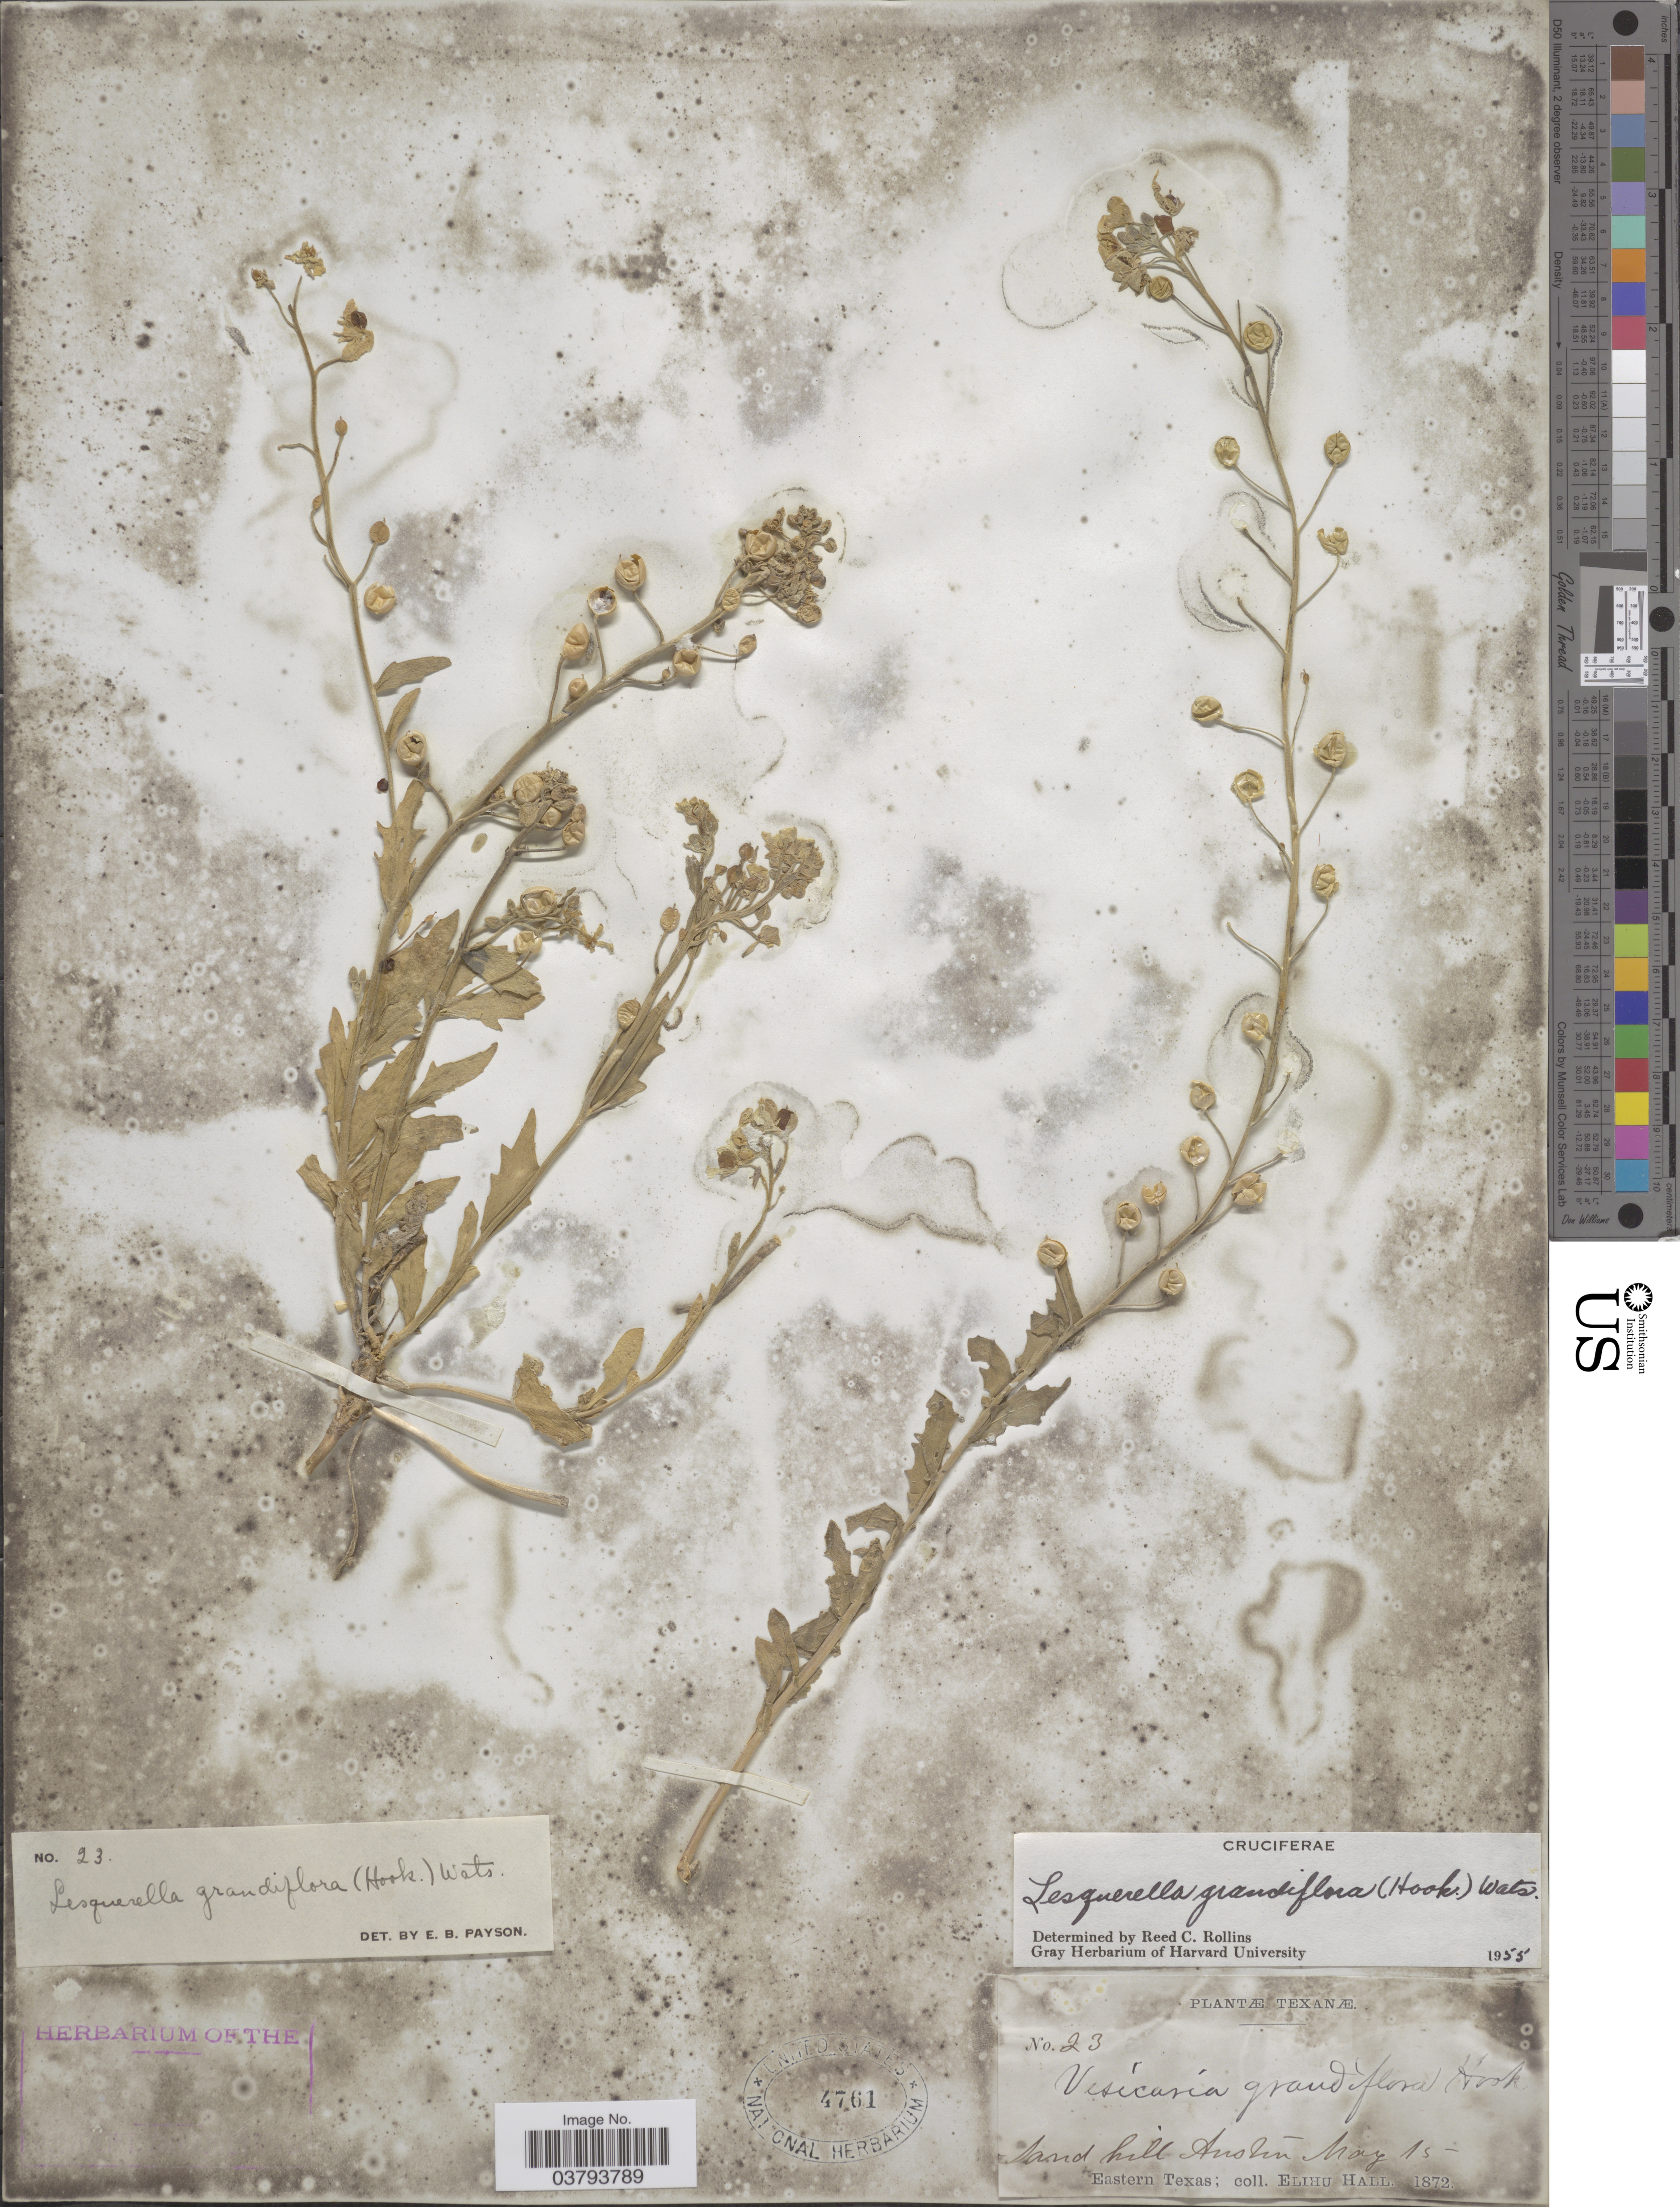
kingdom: Plantae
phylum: Tracheophyta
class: Magnoliopsida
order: Brassicales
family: Brassicaceae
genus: Lesquerella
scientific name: Lesquerella grandiflora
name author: S. Watson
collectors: E. Hall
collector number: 23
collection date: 1872-05-15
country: United States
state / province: Texas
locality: Sand hill Austin; Eastern Texas.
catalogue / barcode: US 4761